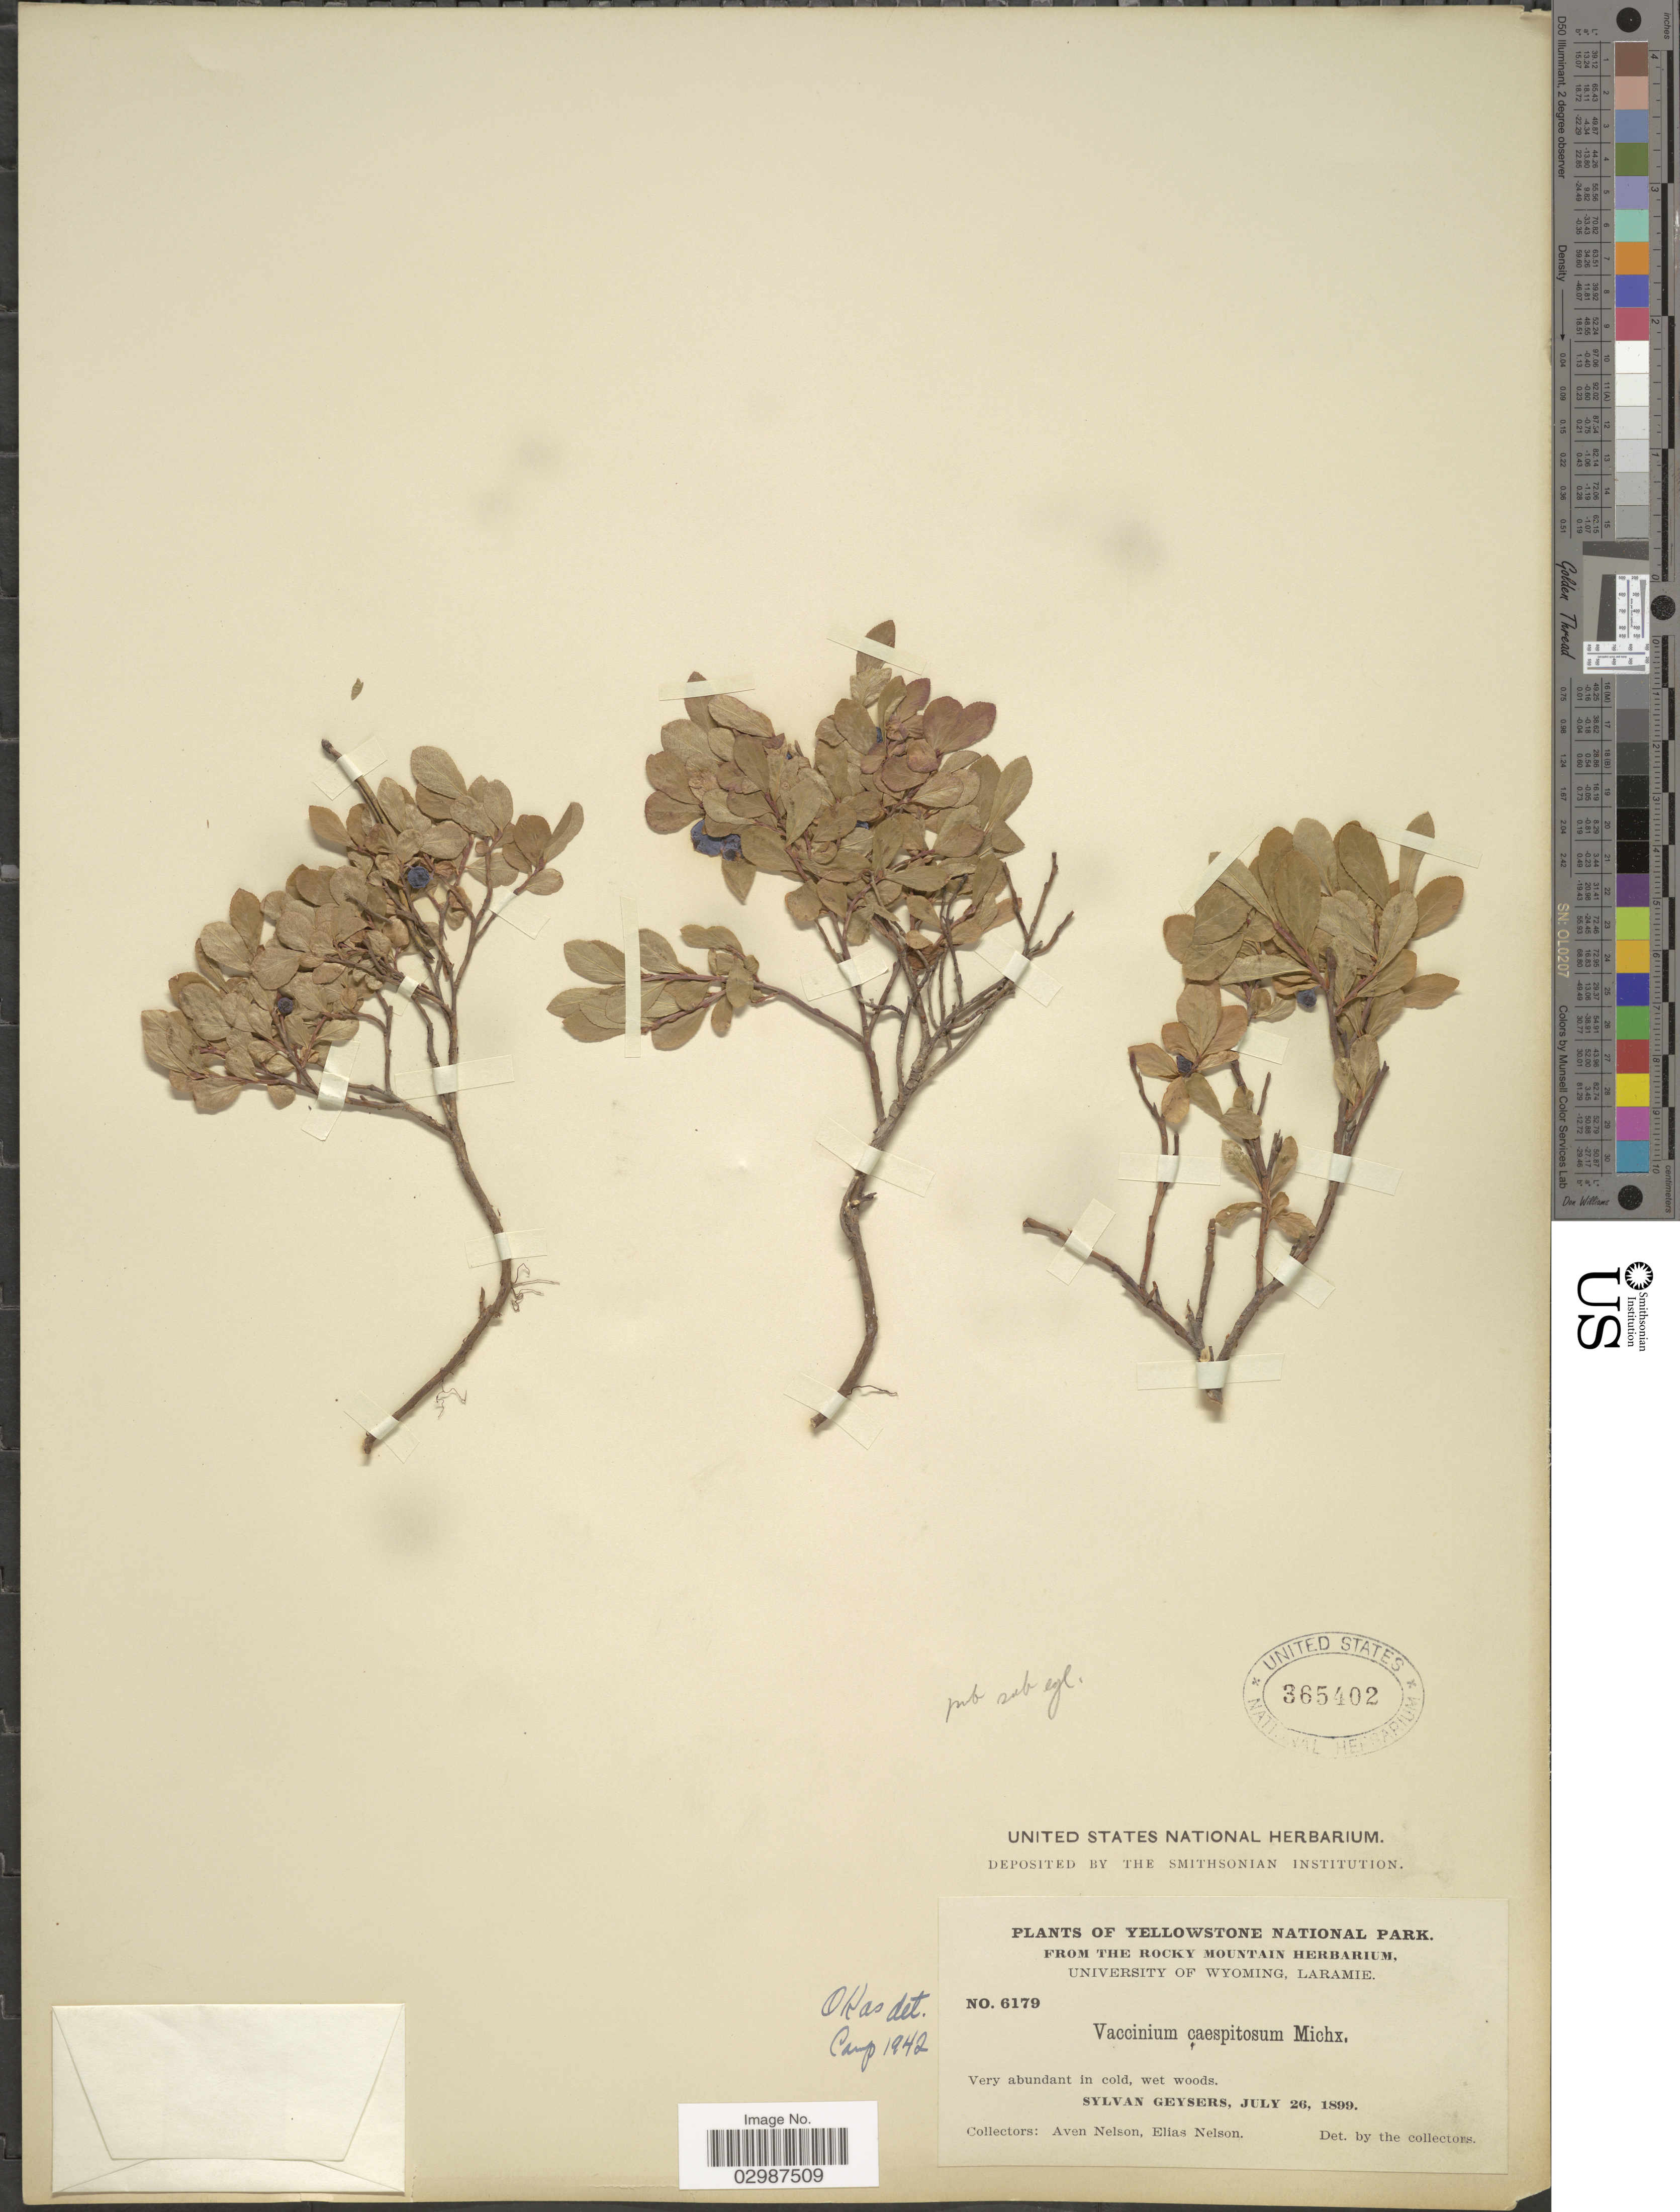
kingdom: Plantae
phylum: Tracheophyta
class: Magnoliopsida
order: Ericales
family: Ericaceae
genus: Vaccinium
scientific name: Vaccinium caespitosum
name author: Michx.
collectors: A. Nelson & E. Nelson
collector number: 6179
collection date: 1899-07-26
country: United States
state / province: Wyoming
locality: Yellowstone National Park. Sylvan Geysers.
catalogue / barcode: US 365402